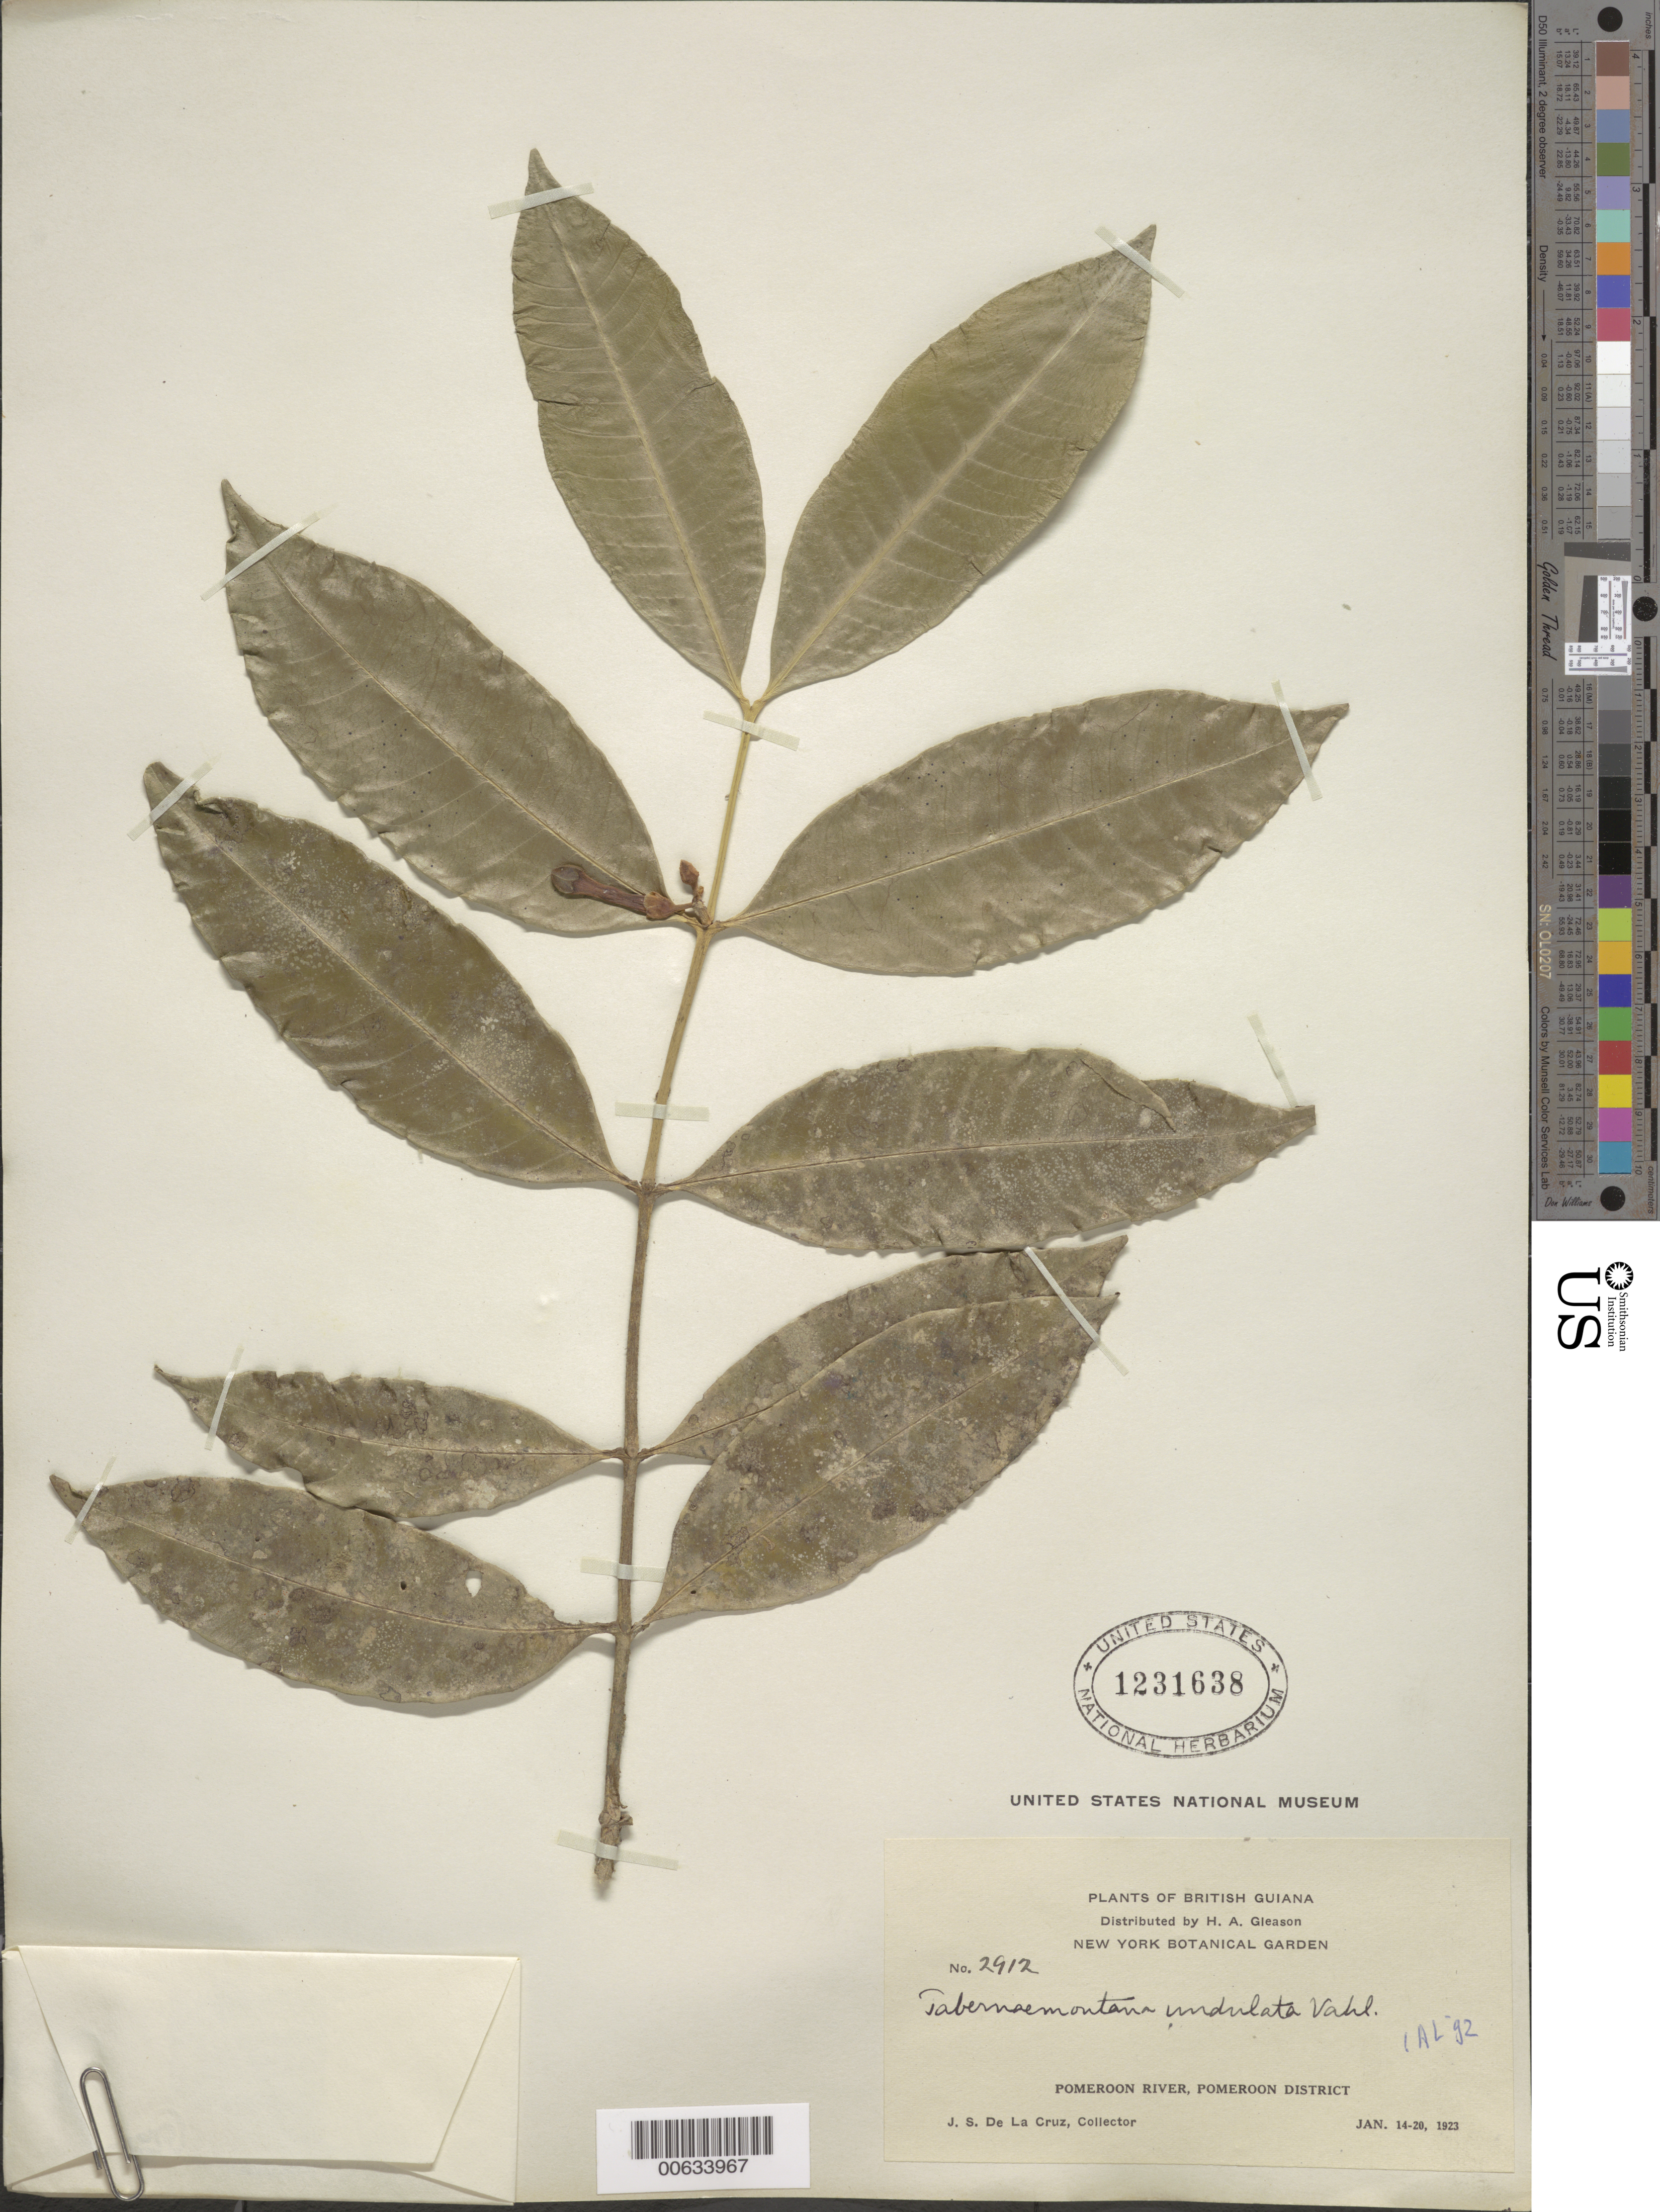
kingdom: Plantae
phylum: Tracheophyta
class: Magnoliopsida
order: Gentianales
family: Apocynaceae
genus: Tabernaemontana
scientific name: Tabernaemontana undulata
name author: Vahl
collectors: J. S. de la Cruz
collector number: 2912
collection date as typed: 14-Jan-23 to 20-Jan-23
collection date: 1923-01-14/1923-01-20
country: Guyana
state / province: Pomeroon-Supenaam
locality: Pomeroon R.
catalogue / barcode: US 1231638